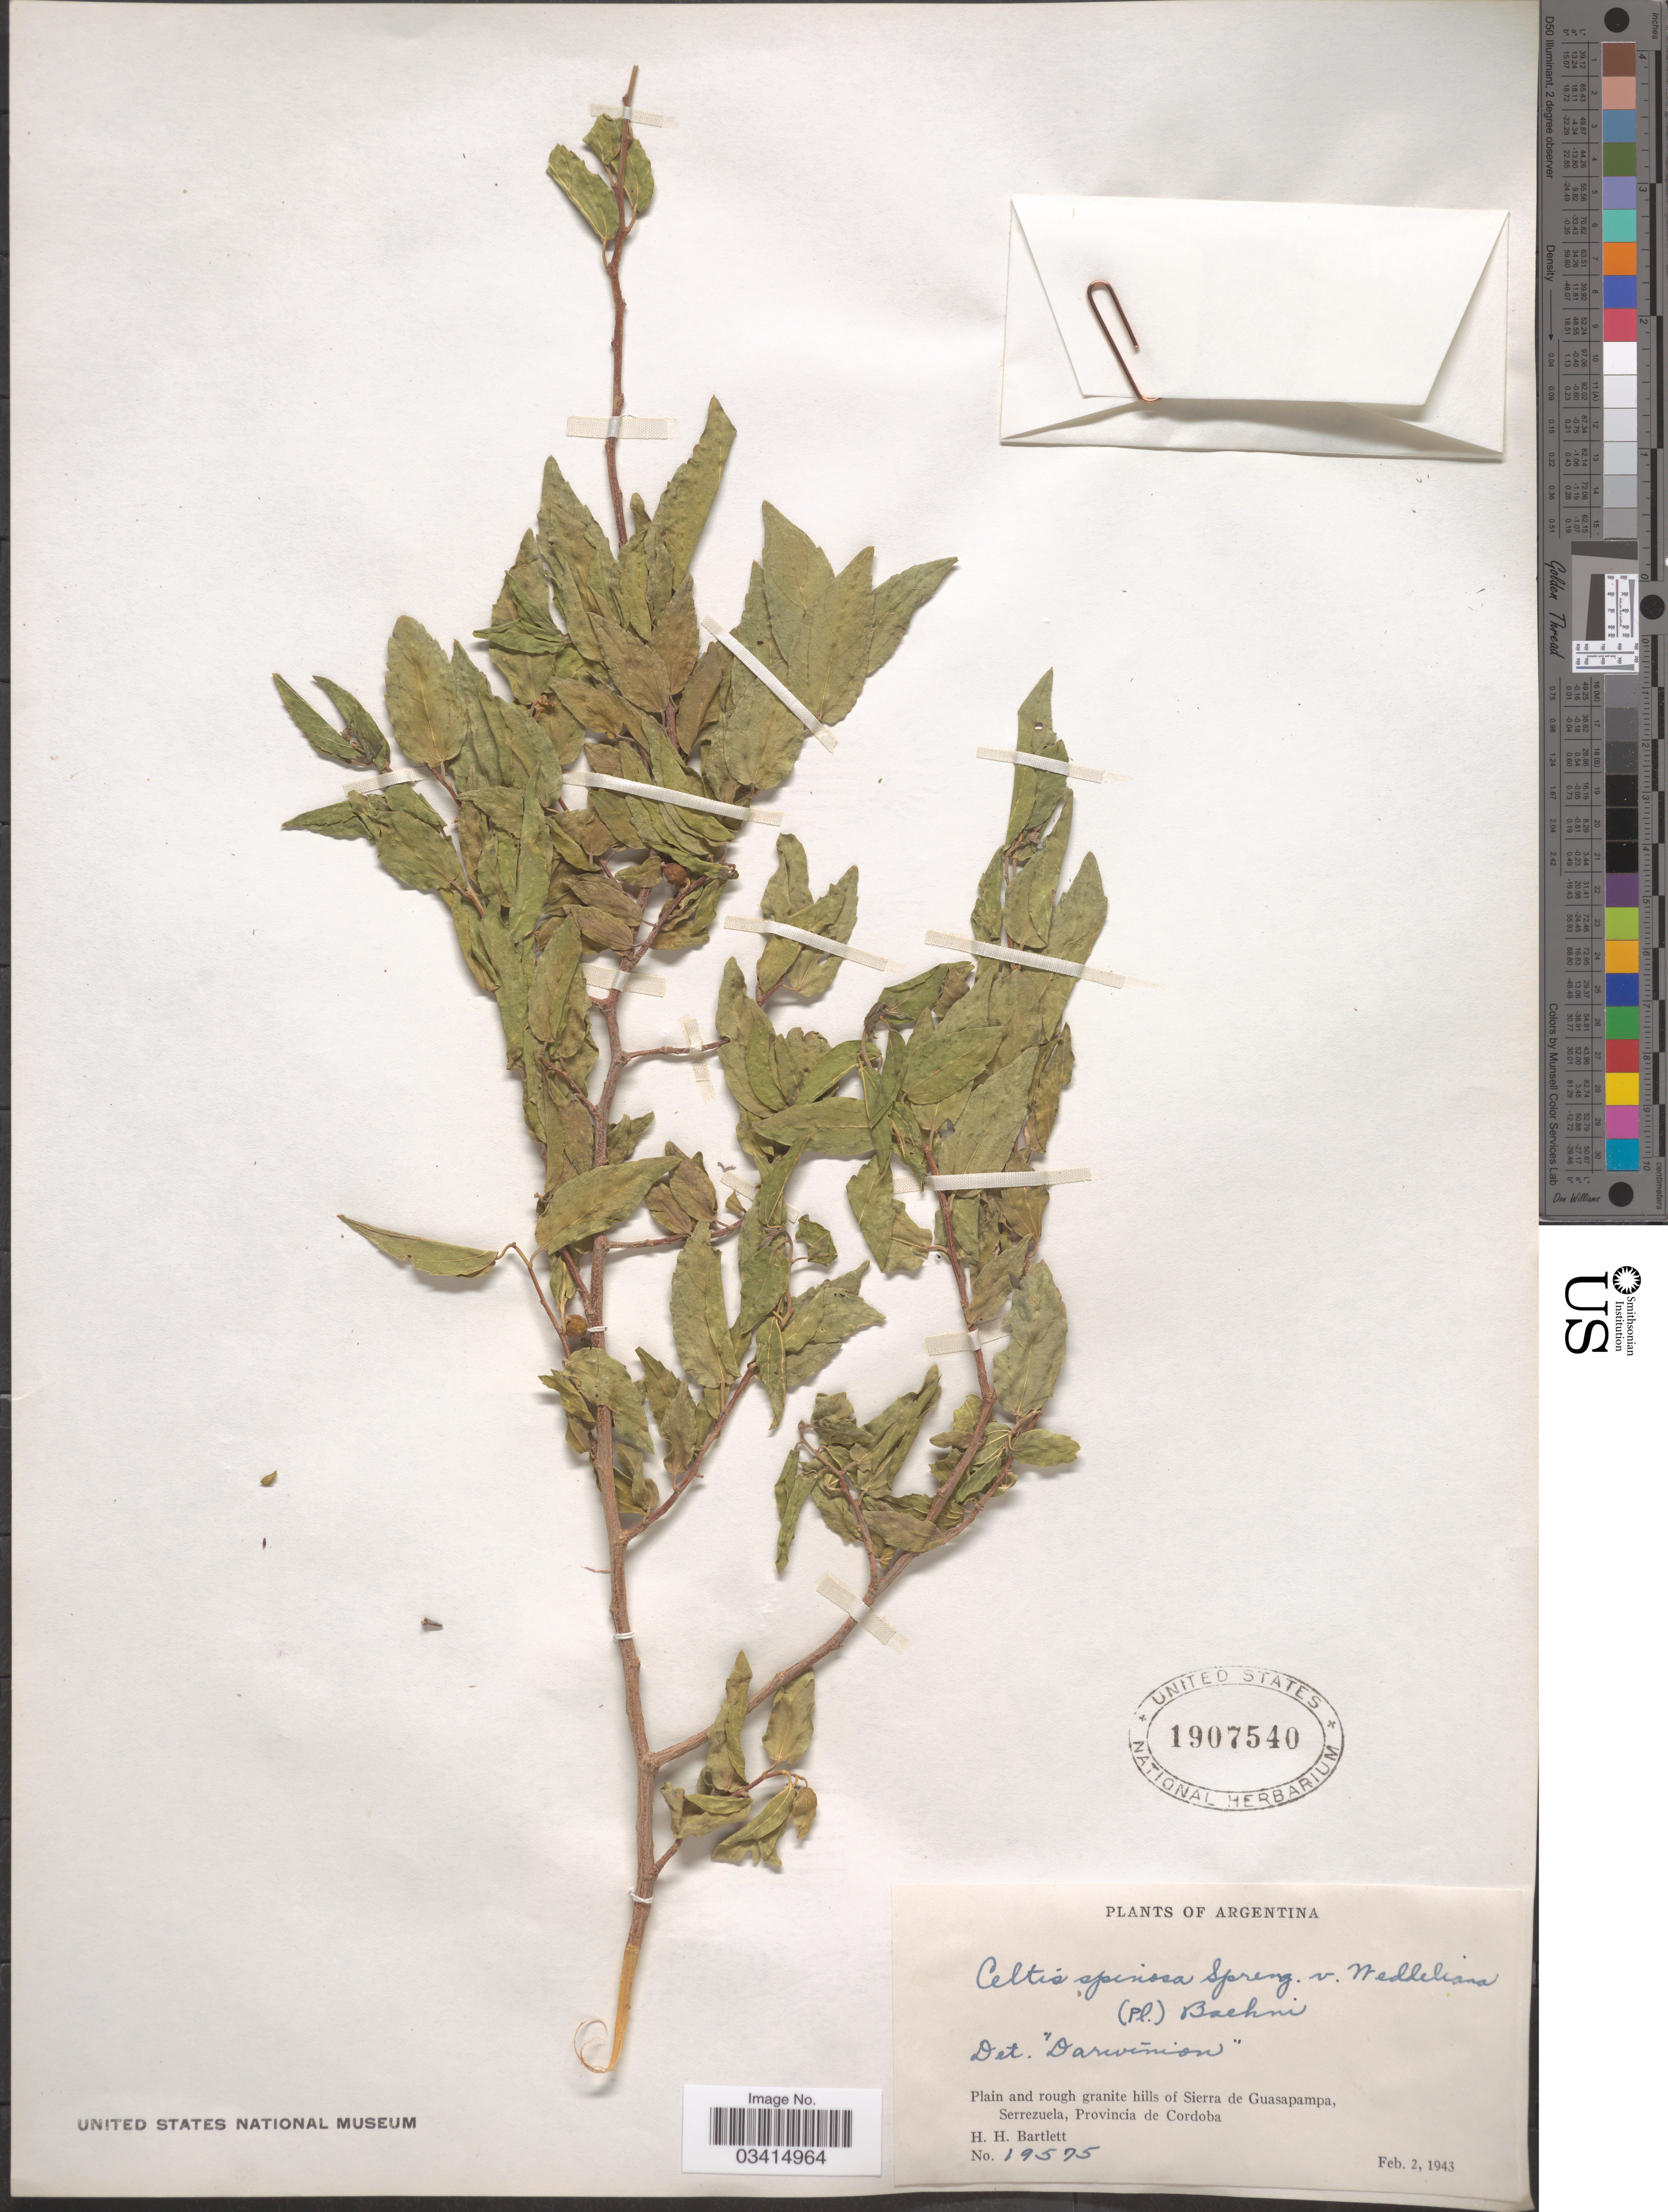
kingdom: Plantae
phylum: Tracheophyta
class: Magnoliopsida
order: Rosales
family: Cannabaceae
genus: Celtis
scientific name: Celtis spinosa var. weddelliana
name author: (Planch.) Baehni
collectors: H. H. Bartlett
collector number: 19575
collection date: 1943-02-02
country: Argentina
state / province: Cordoba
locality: Plain and rough granite hills of Sierra de Guasapampa, Serrezuela.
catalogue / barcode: US 1907540